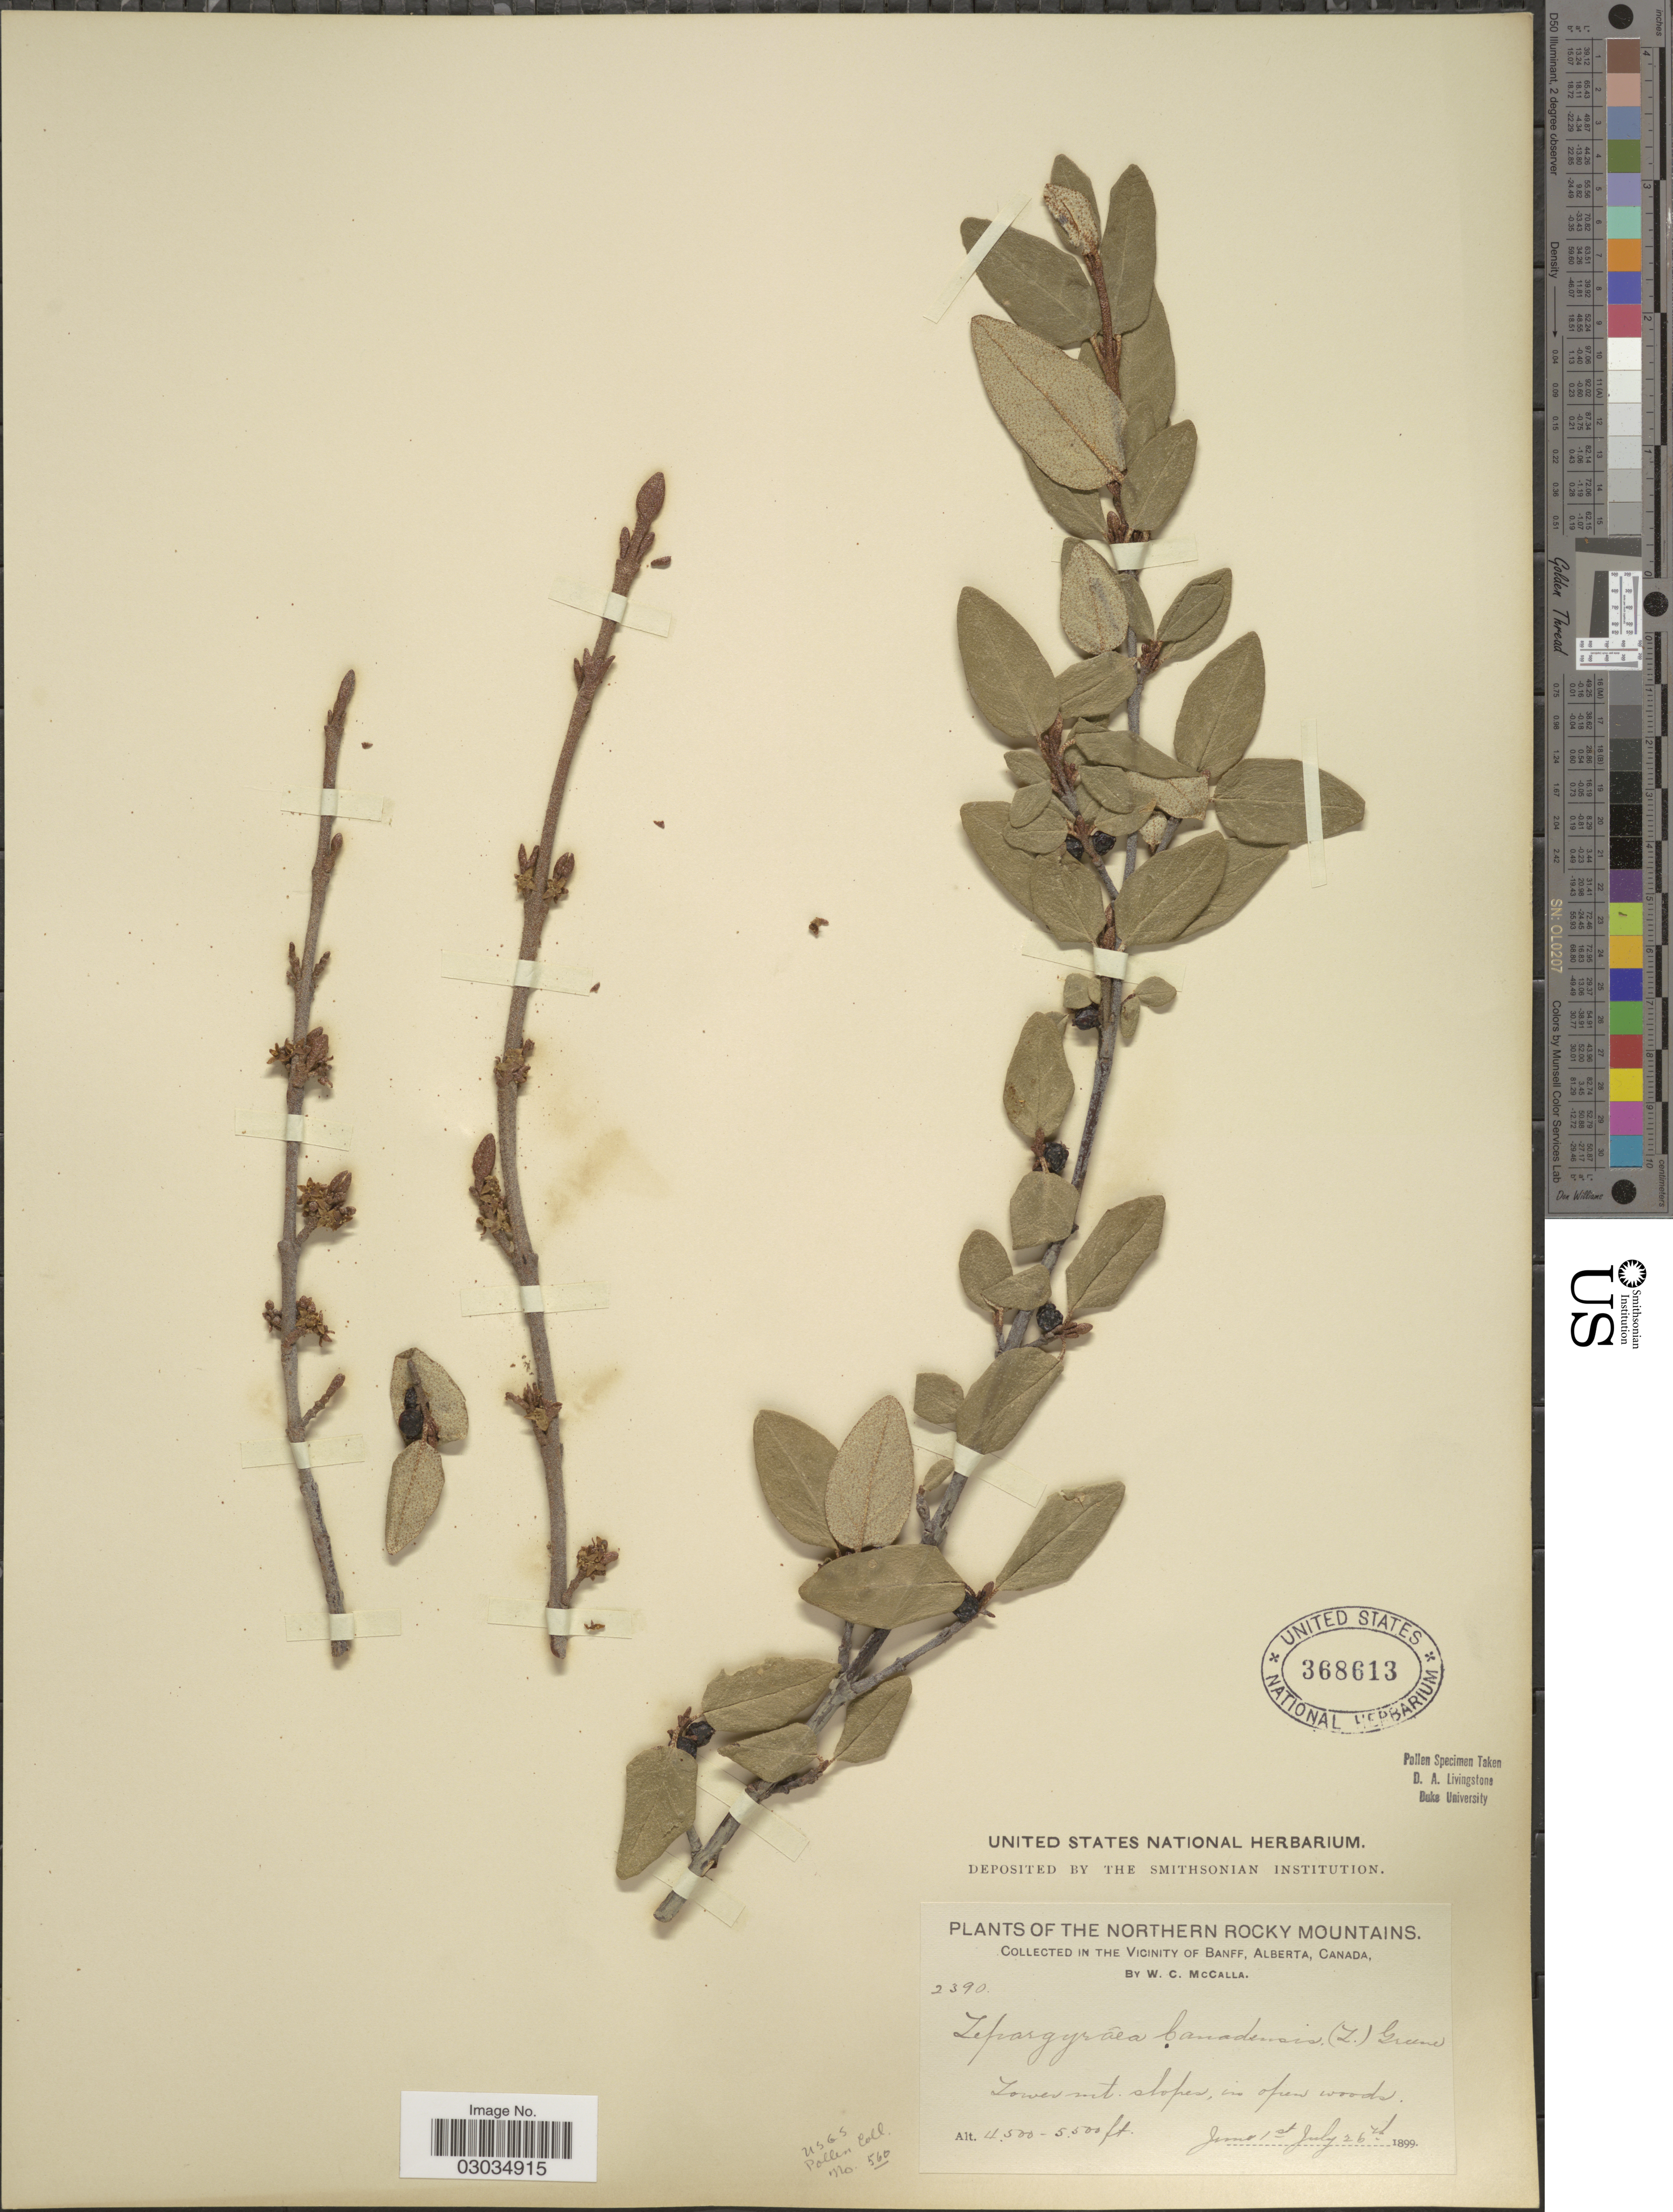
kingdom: Plantae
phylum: Tracheophyta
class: Magnoliopsida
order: Rosales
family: Elaeagnaceae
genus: Shepherdia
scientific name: Shepherdia canadensis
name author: (L.) Nutt.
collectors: W. McCalla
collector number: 2390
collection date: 1899-06-01/1899-07-26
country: Canada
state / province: Alberta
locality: The Northern Rocky Mountains, In The Vicinity of Banff, Lower mt. slopes, in open woods.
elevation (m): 1372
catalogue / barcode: US 368613